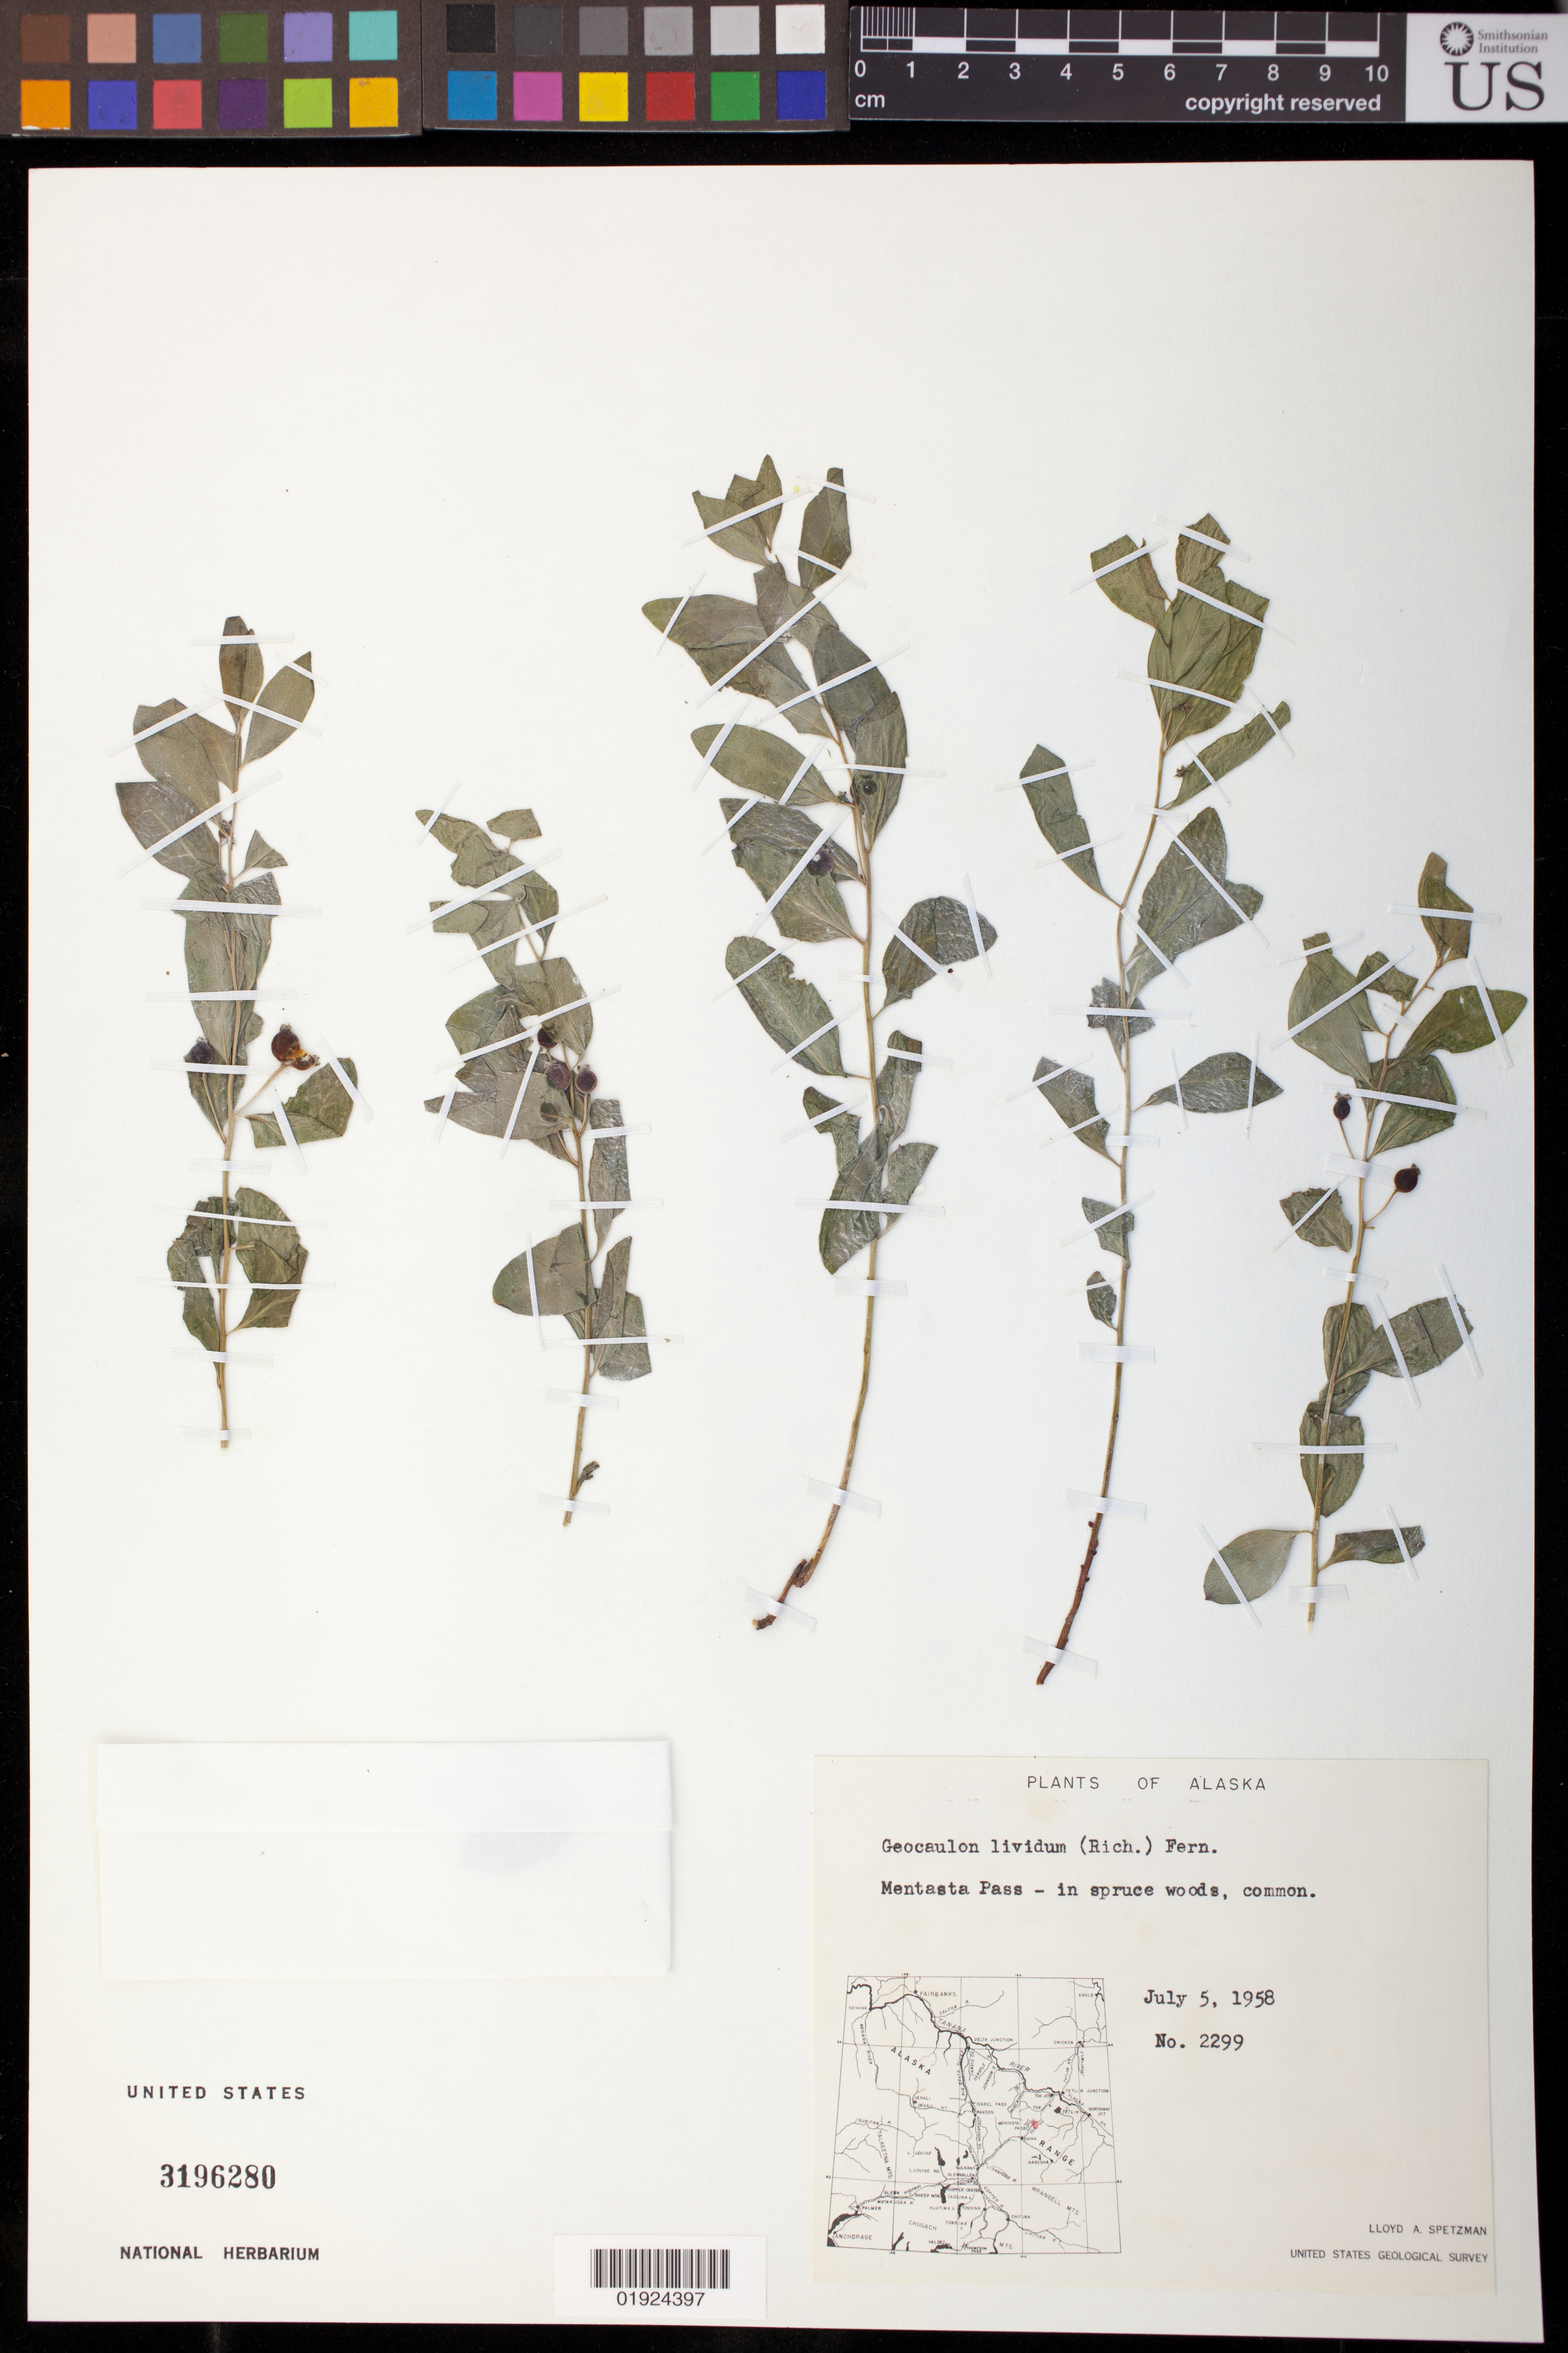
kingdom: Plantae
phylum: Tracheophyta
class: Magnoliopsida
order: Santalales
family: Comandraceae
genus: Geocaulon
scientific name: Geocaulon lividum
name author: (Richardson) Fernald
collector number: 2299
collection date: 1958-07-05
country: United States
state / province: Alaska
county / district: Valdez-Cordova C. A.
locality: Mentasta Pass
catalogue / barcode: US 3196280